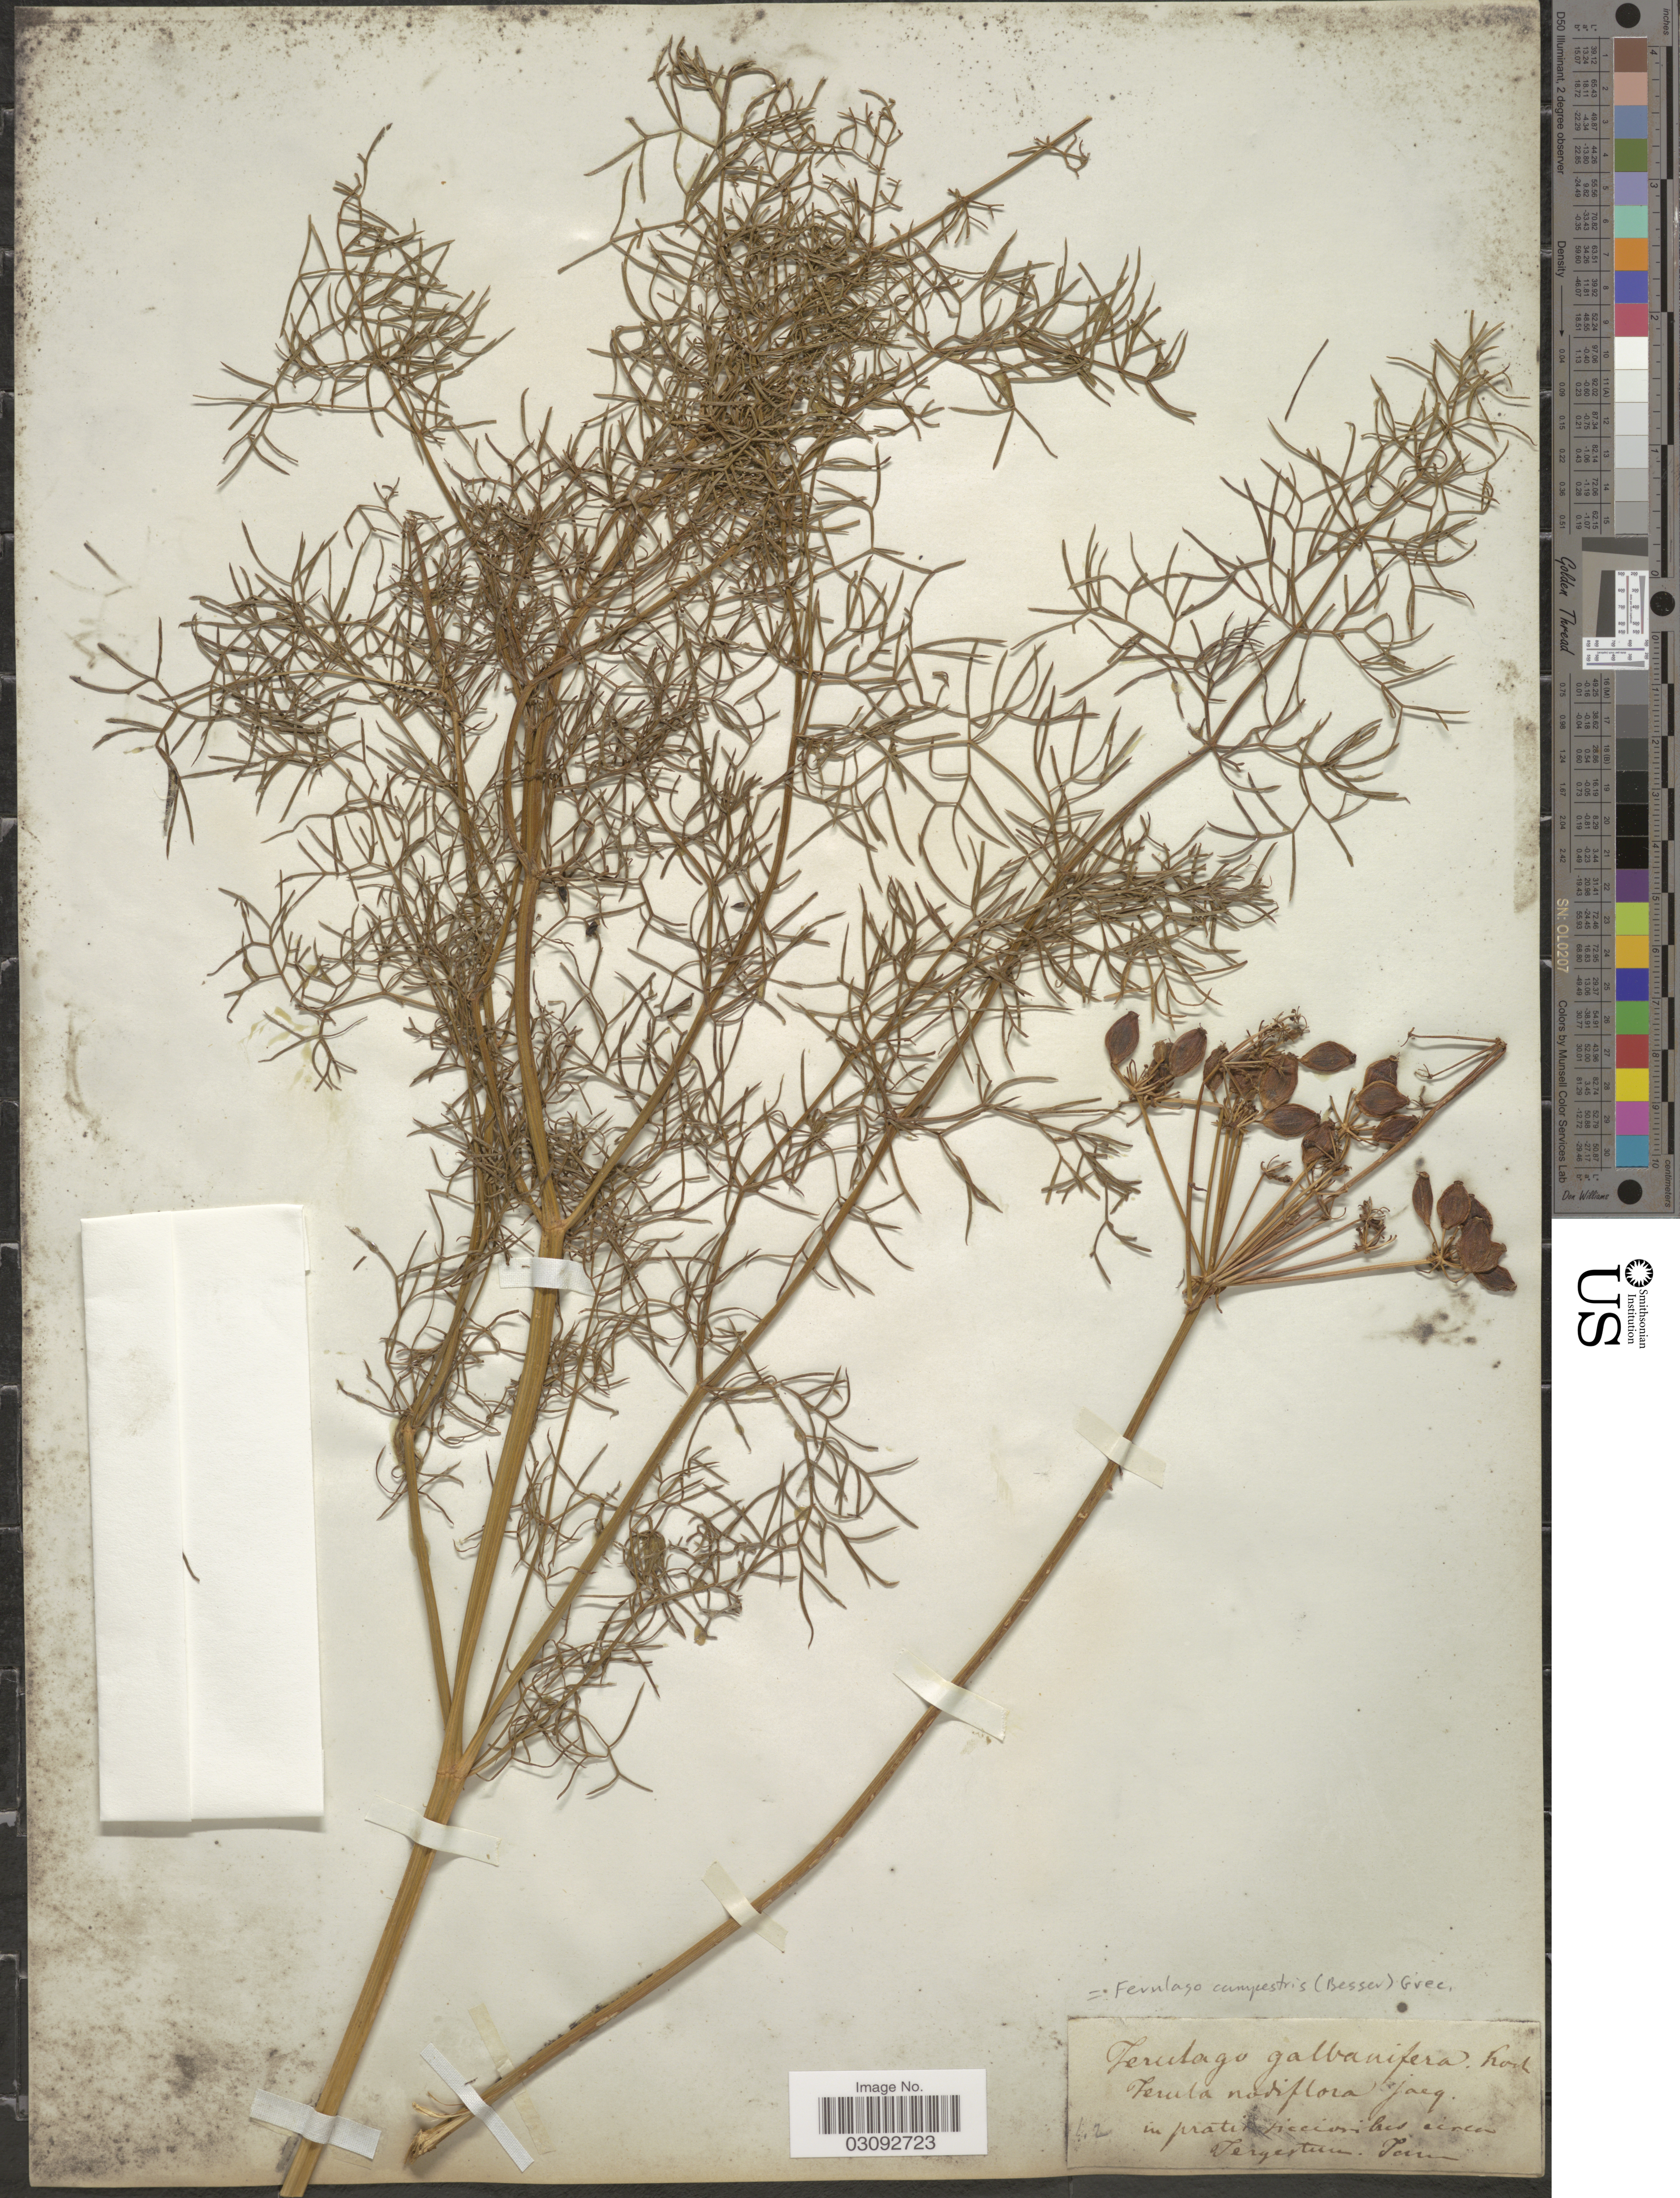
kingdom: Plantae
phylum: Tracheophyta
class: Magnoliopsida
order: Apiales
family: Apiaceae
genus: Ferulago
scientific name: Ferulago campestris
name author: (Besser) Grecescu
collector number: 12*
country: Italy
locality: In pratis siccioribus circa Tergestun.